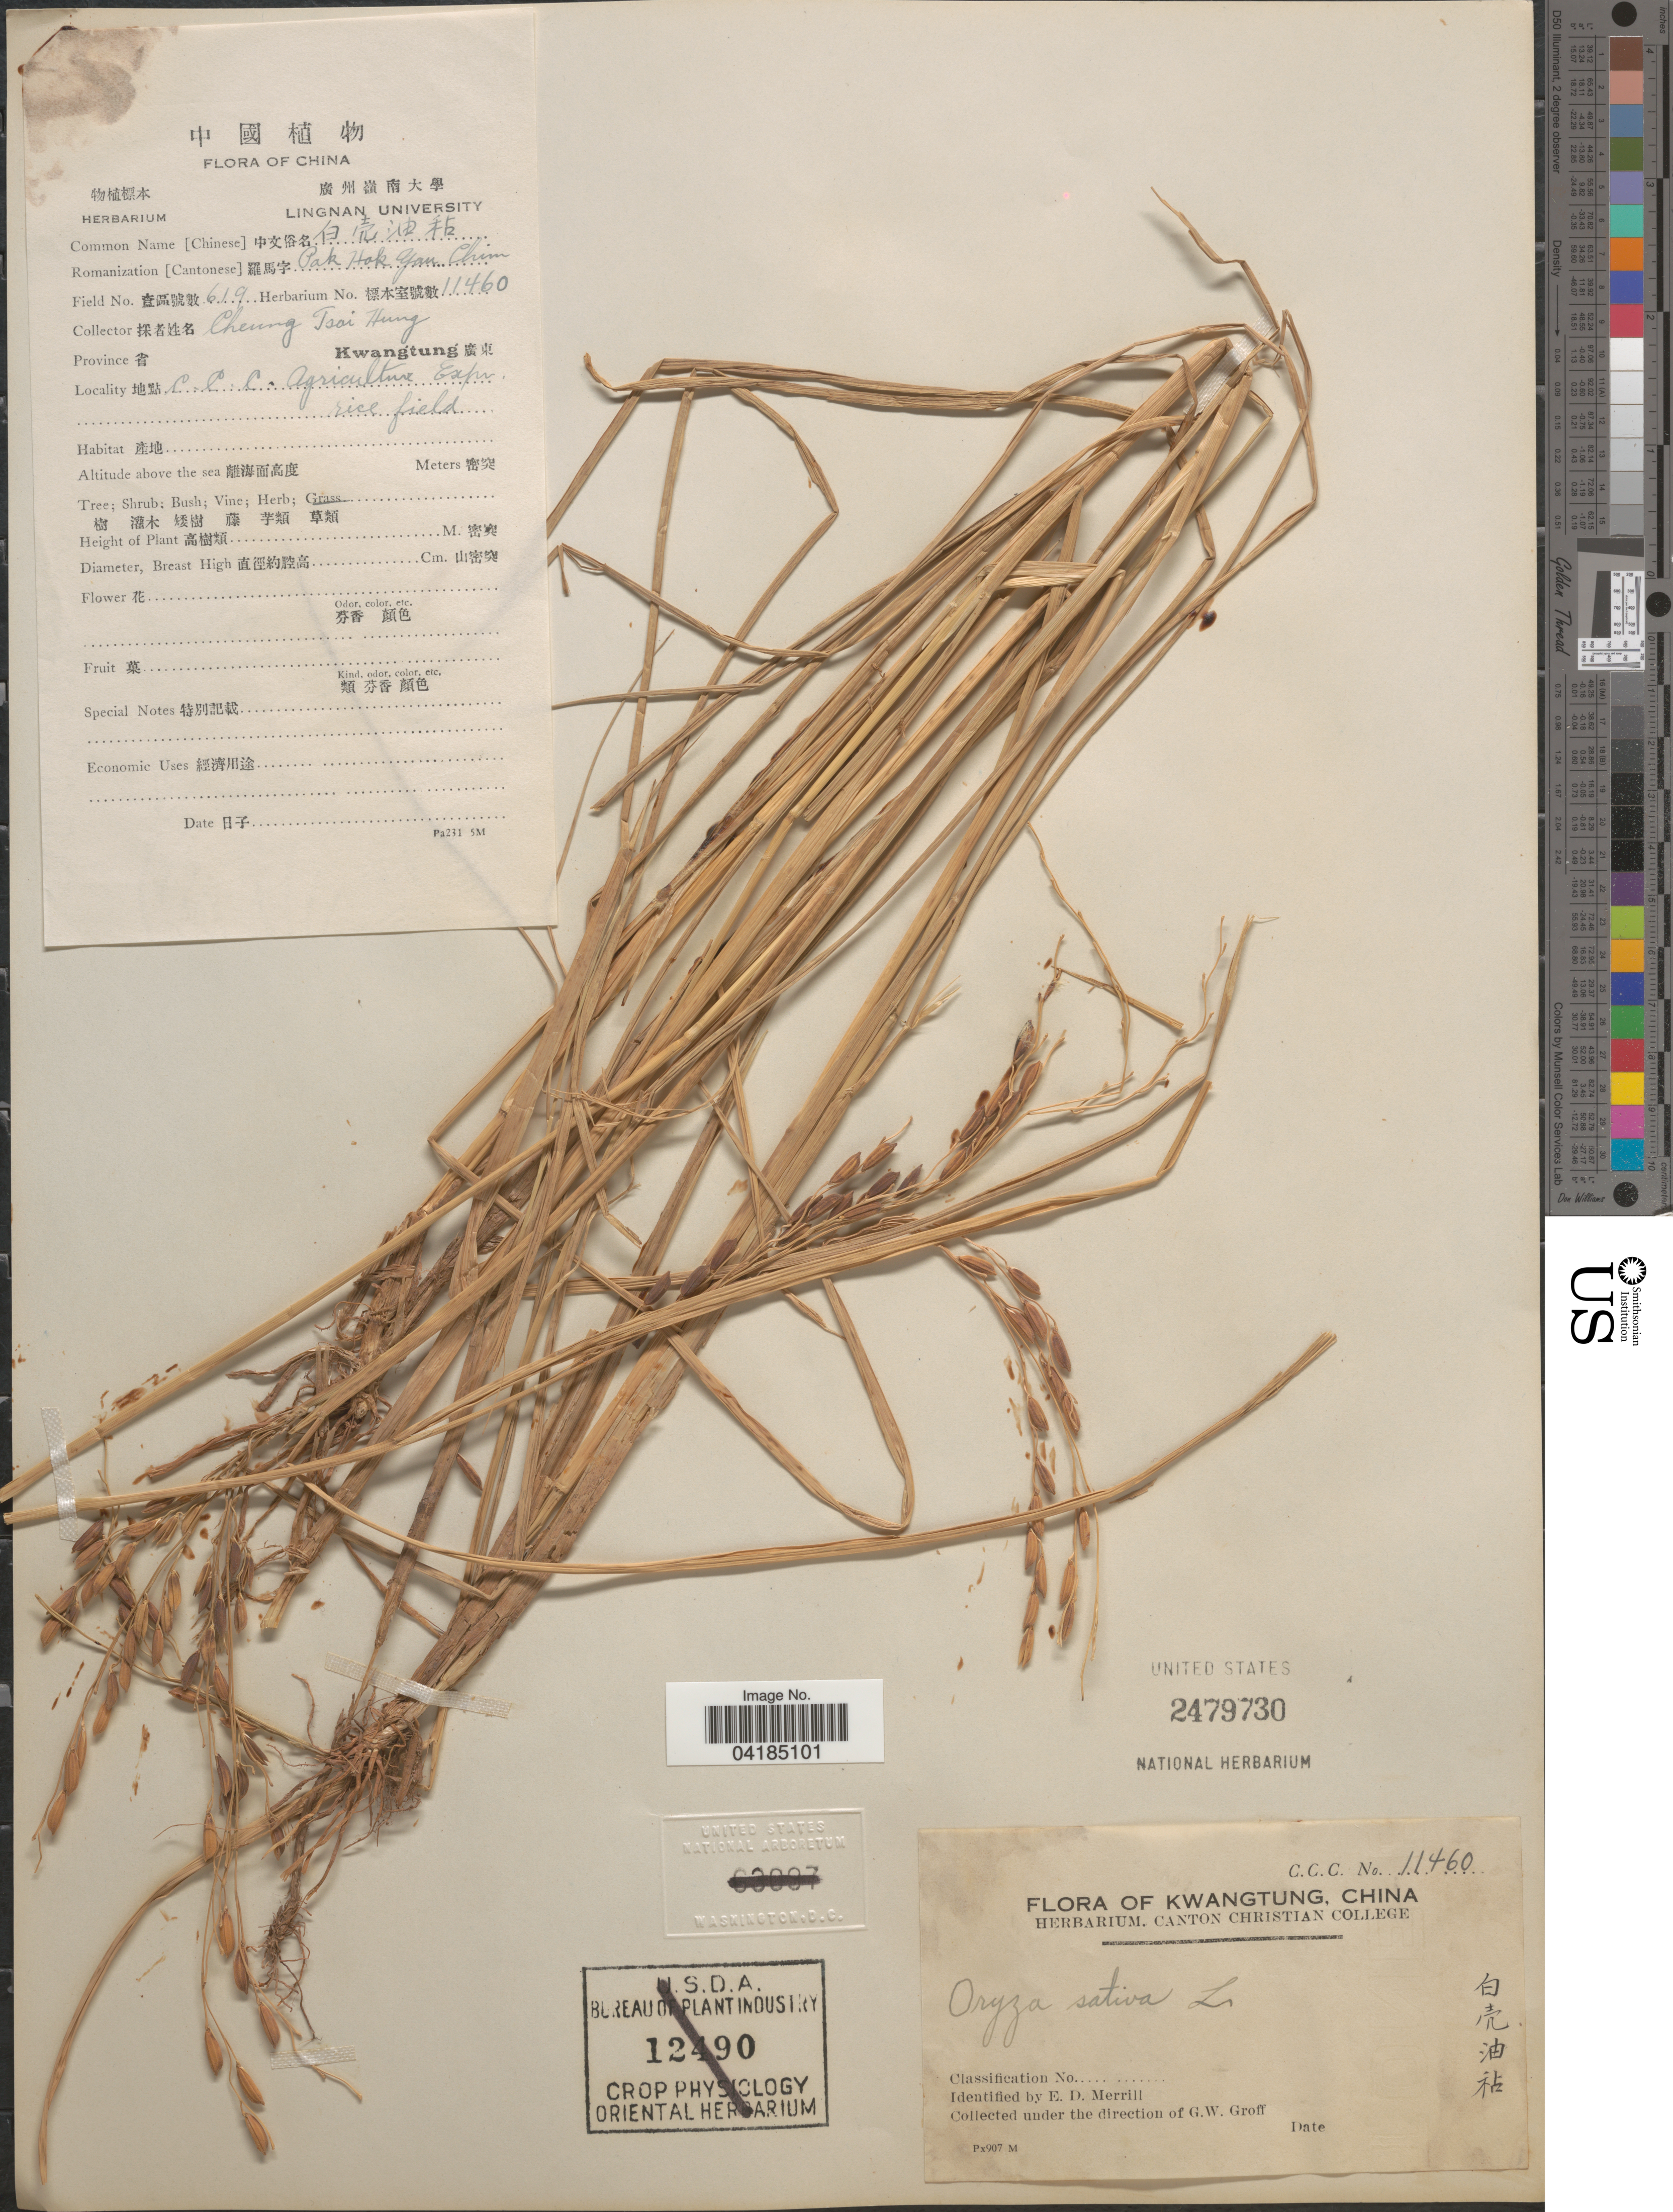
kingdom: Plantae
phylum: Tracheophyta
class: Liliopsida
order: Poales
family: Poaceae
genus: Oryza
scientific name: Oryza sativa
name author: L.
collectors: Cheung Tsai Hung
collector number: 619/11460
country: China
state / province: Guangdong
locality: Province Kwangtung. X. C.C.C. Agriculture Expr. rice field.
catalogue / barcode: US 2479730